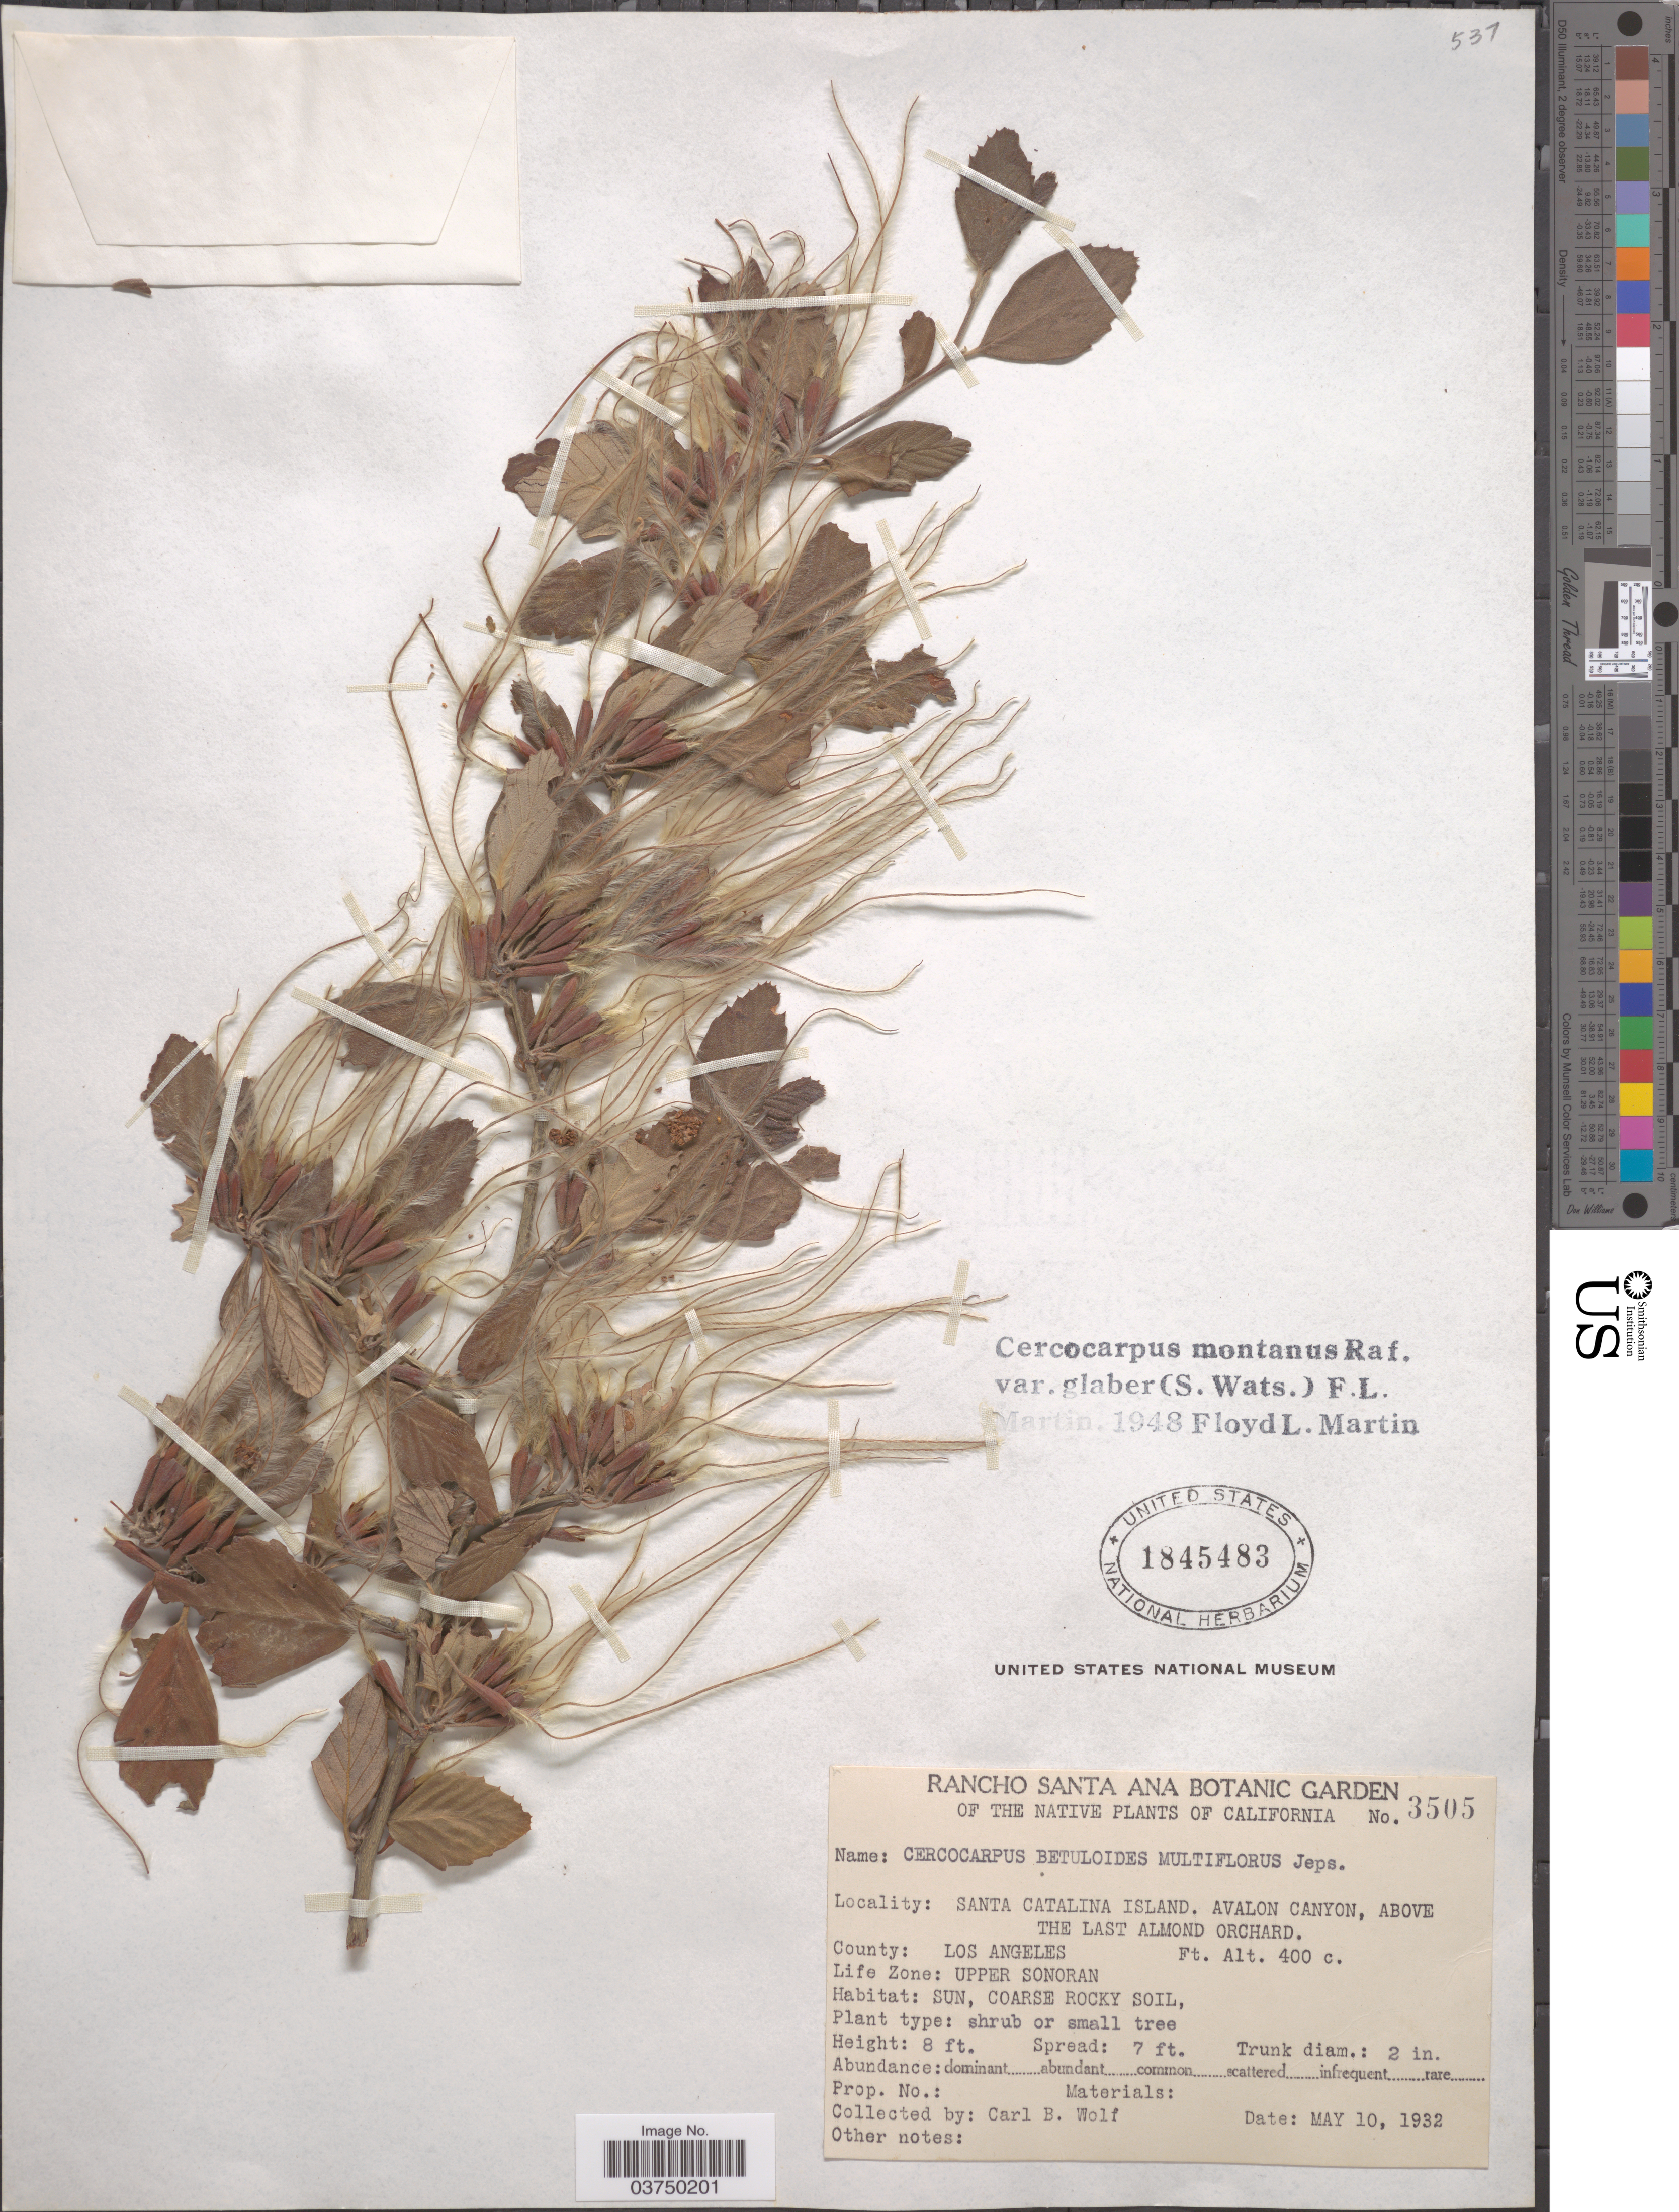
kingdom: Plantae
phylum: Tracheophyta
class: Magnoliopsida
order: Rosales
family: Rosaceae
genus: Cercocarpus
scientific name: Cercocarpus montanus var. glaber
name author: (S. Watson) F.L. Martin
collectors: C. B. Wolf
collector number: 3505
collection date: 1932-05-10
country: United States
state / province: California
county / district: Los Angeles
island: Santa Catalina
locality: Santa Catalina Island. Avalon Canyon, above the Last Almond Orchard. County: Los Angeles. Life Zone: Upper Sonoran.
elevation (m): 122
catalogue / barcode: US 1845483